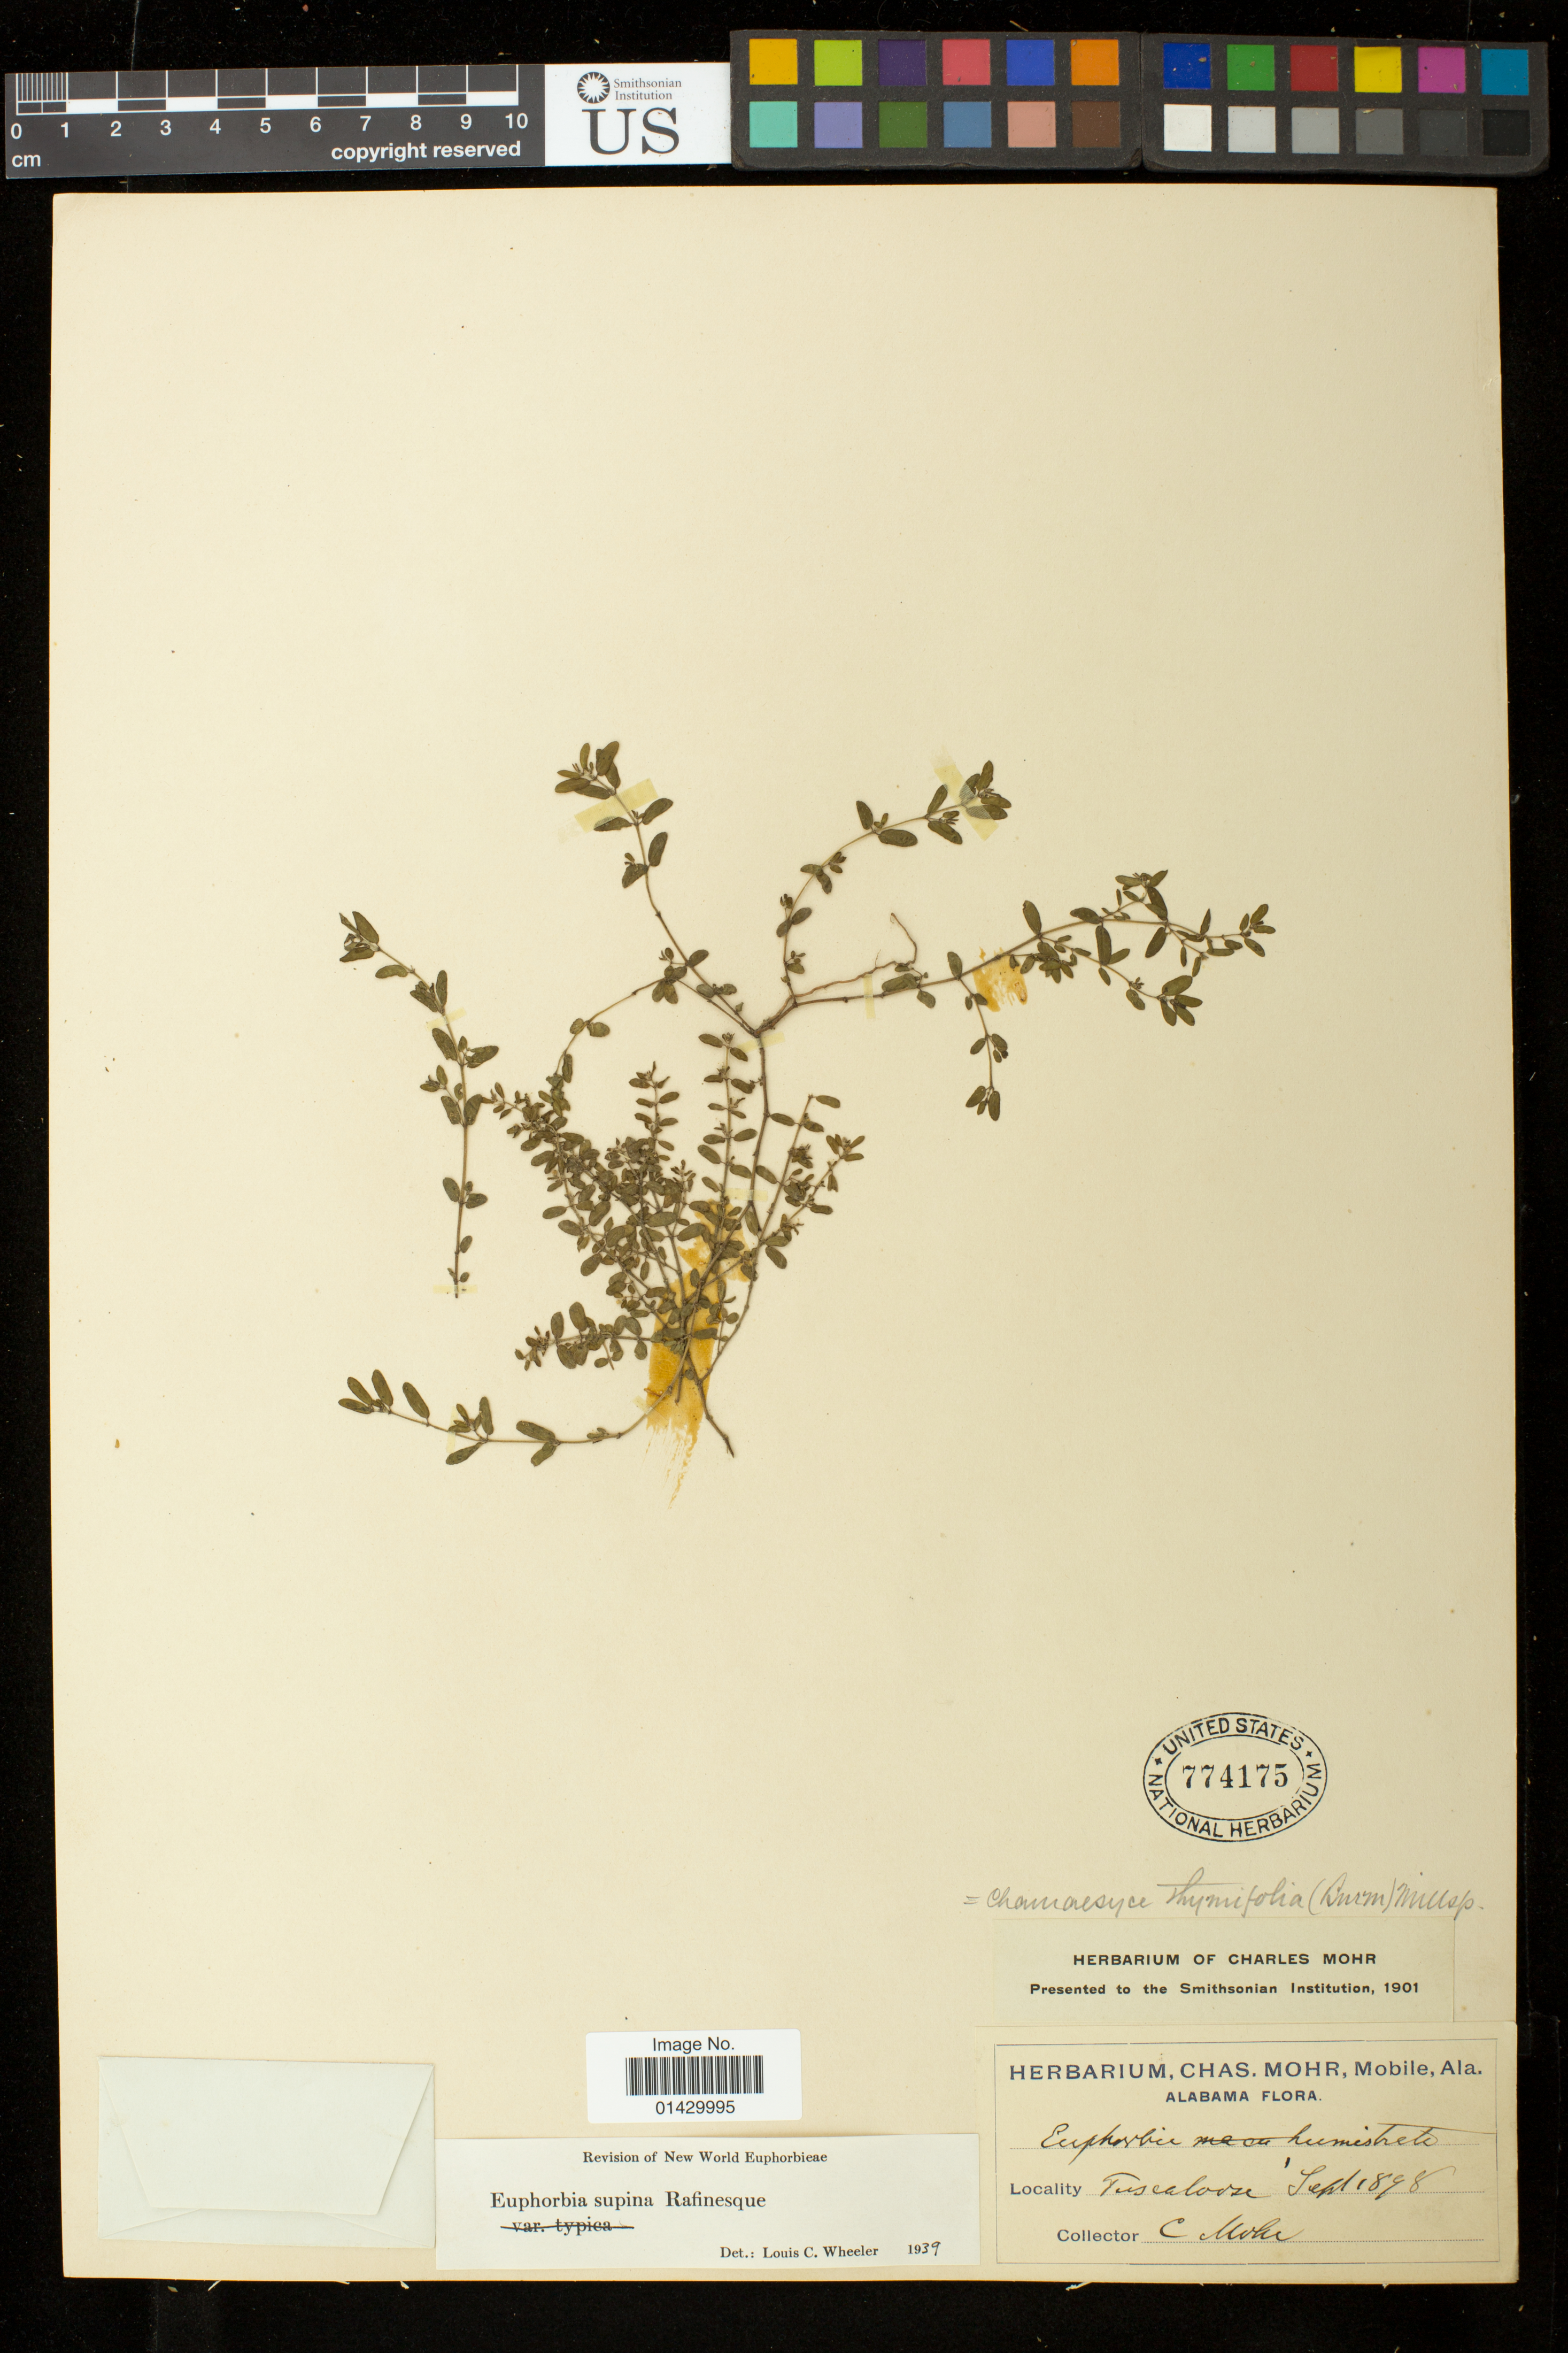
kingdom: Plantae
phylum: Tracheophyta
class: Magnoliopsida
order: Malpighiales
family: Euphorbiaceae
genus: Euphorbia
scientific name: Euphorbia maculata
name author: L.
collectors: C. T. Mohr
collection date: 1898-09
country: United States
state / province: Alabama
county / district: Tuscaloosa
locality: Tuscaloosa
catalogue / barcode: US 774175